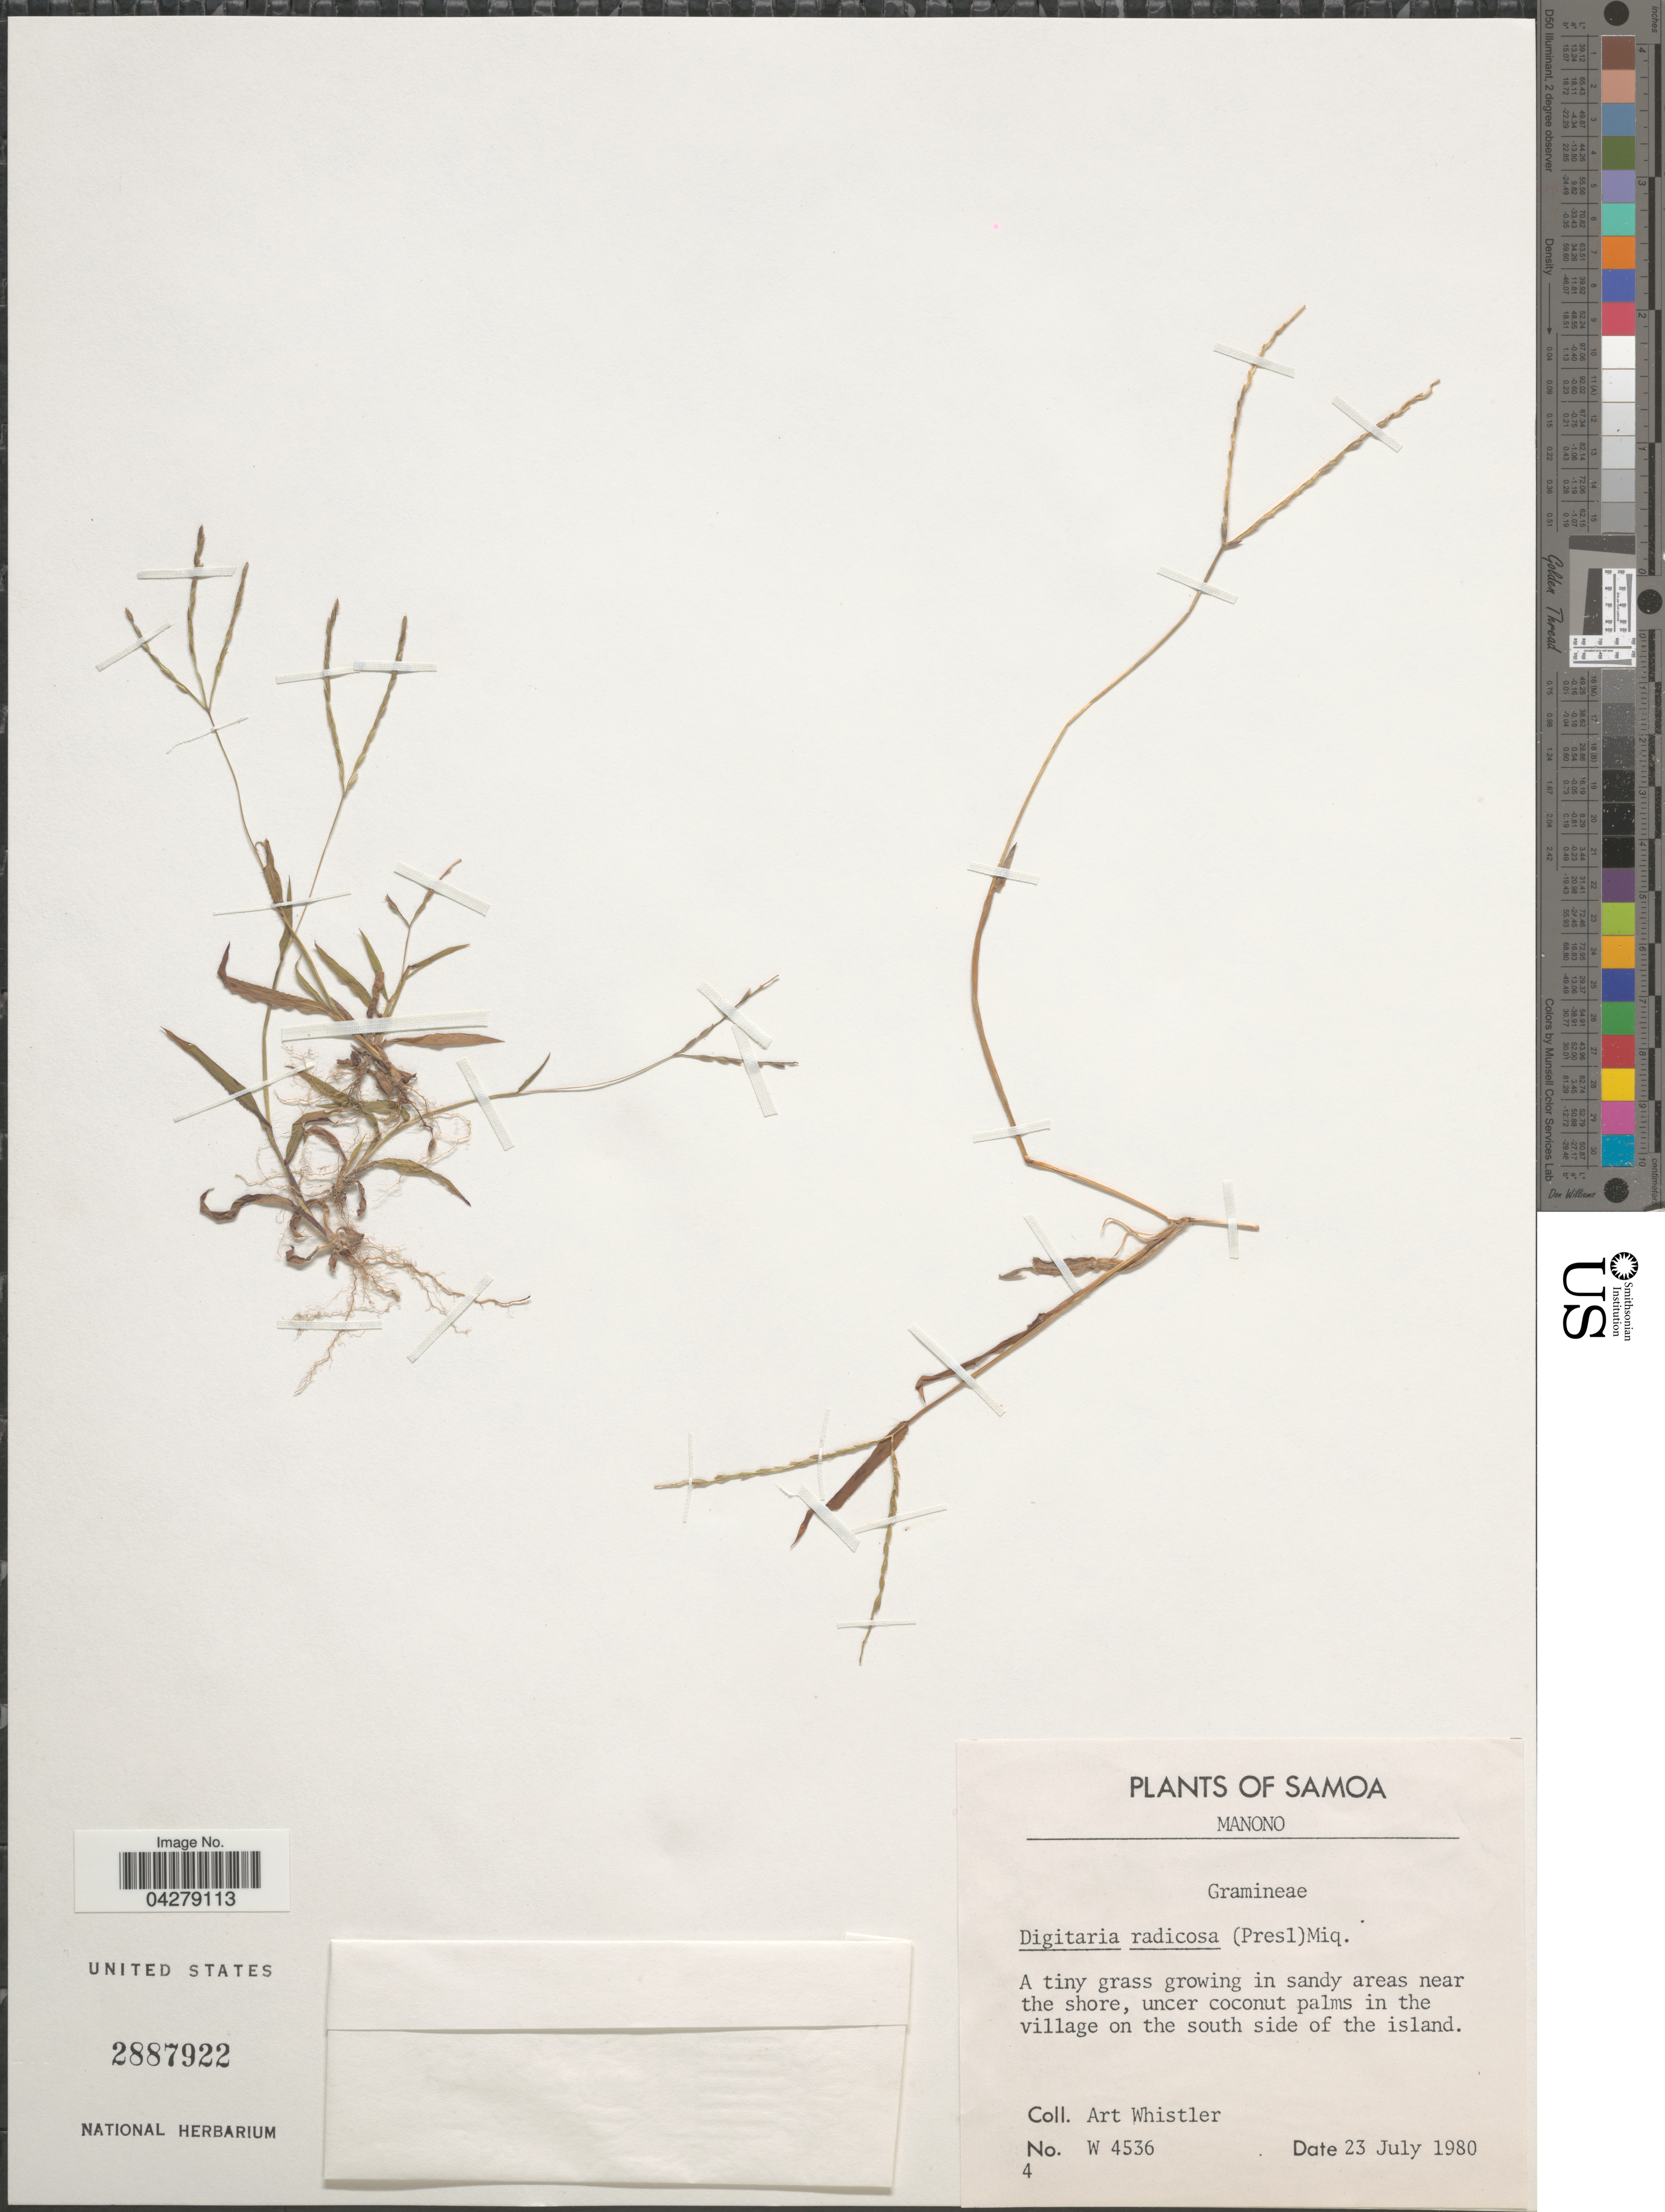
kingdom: Plantae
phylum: Tracheophyta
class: Liliopsida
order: Poales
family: Poaceae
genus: Digitaria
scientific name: Digitaria radicosa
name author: (J. Presl) Miq.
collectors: A. Whistler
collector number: W4536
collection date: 1980-07-23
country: Samoa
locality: Samoa. Manono. A tiny grass growing in sandy areas near the shore, uncer coconut palms in the village on the south side of the island.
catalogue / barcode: US 2887922